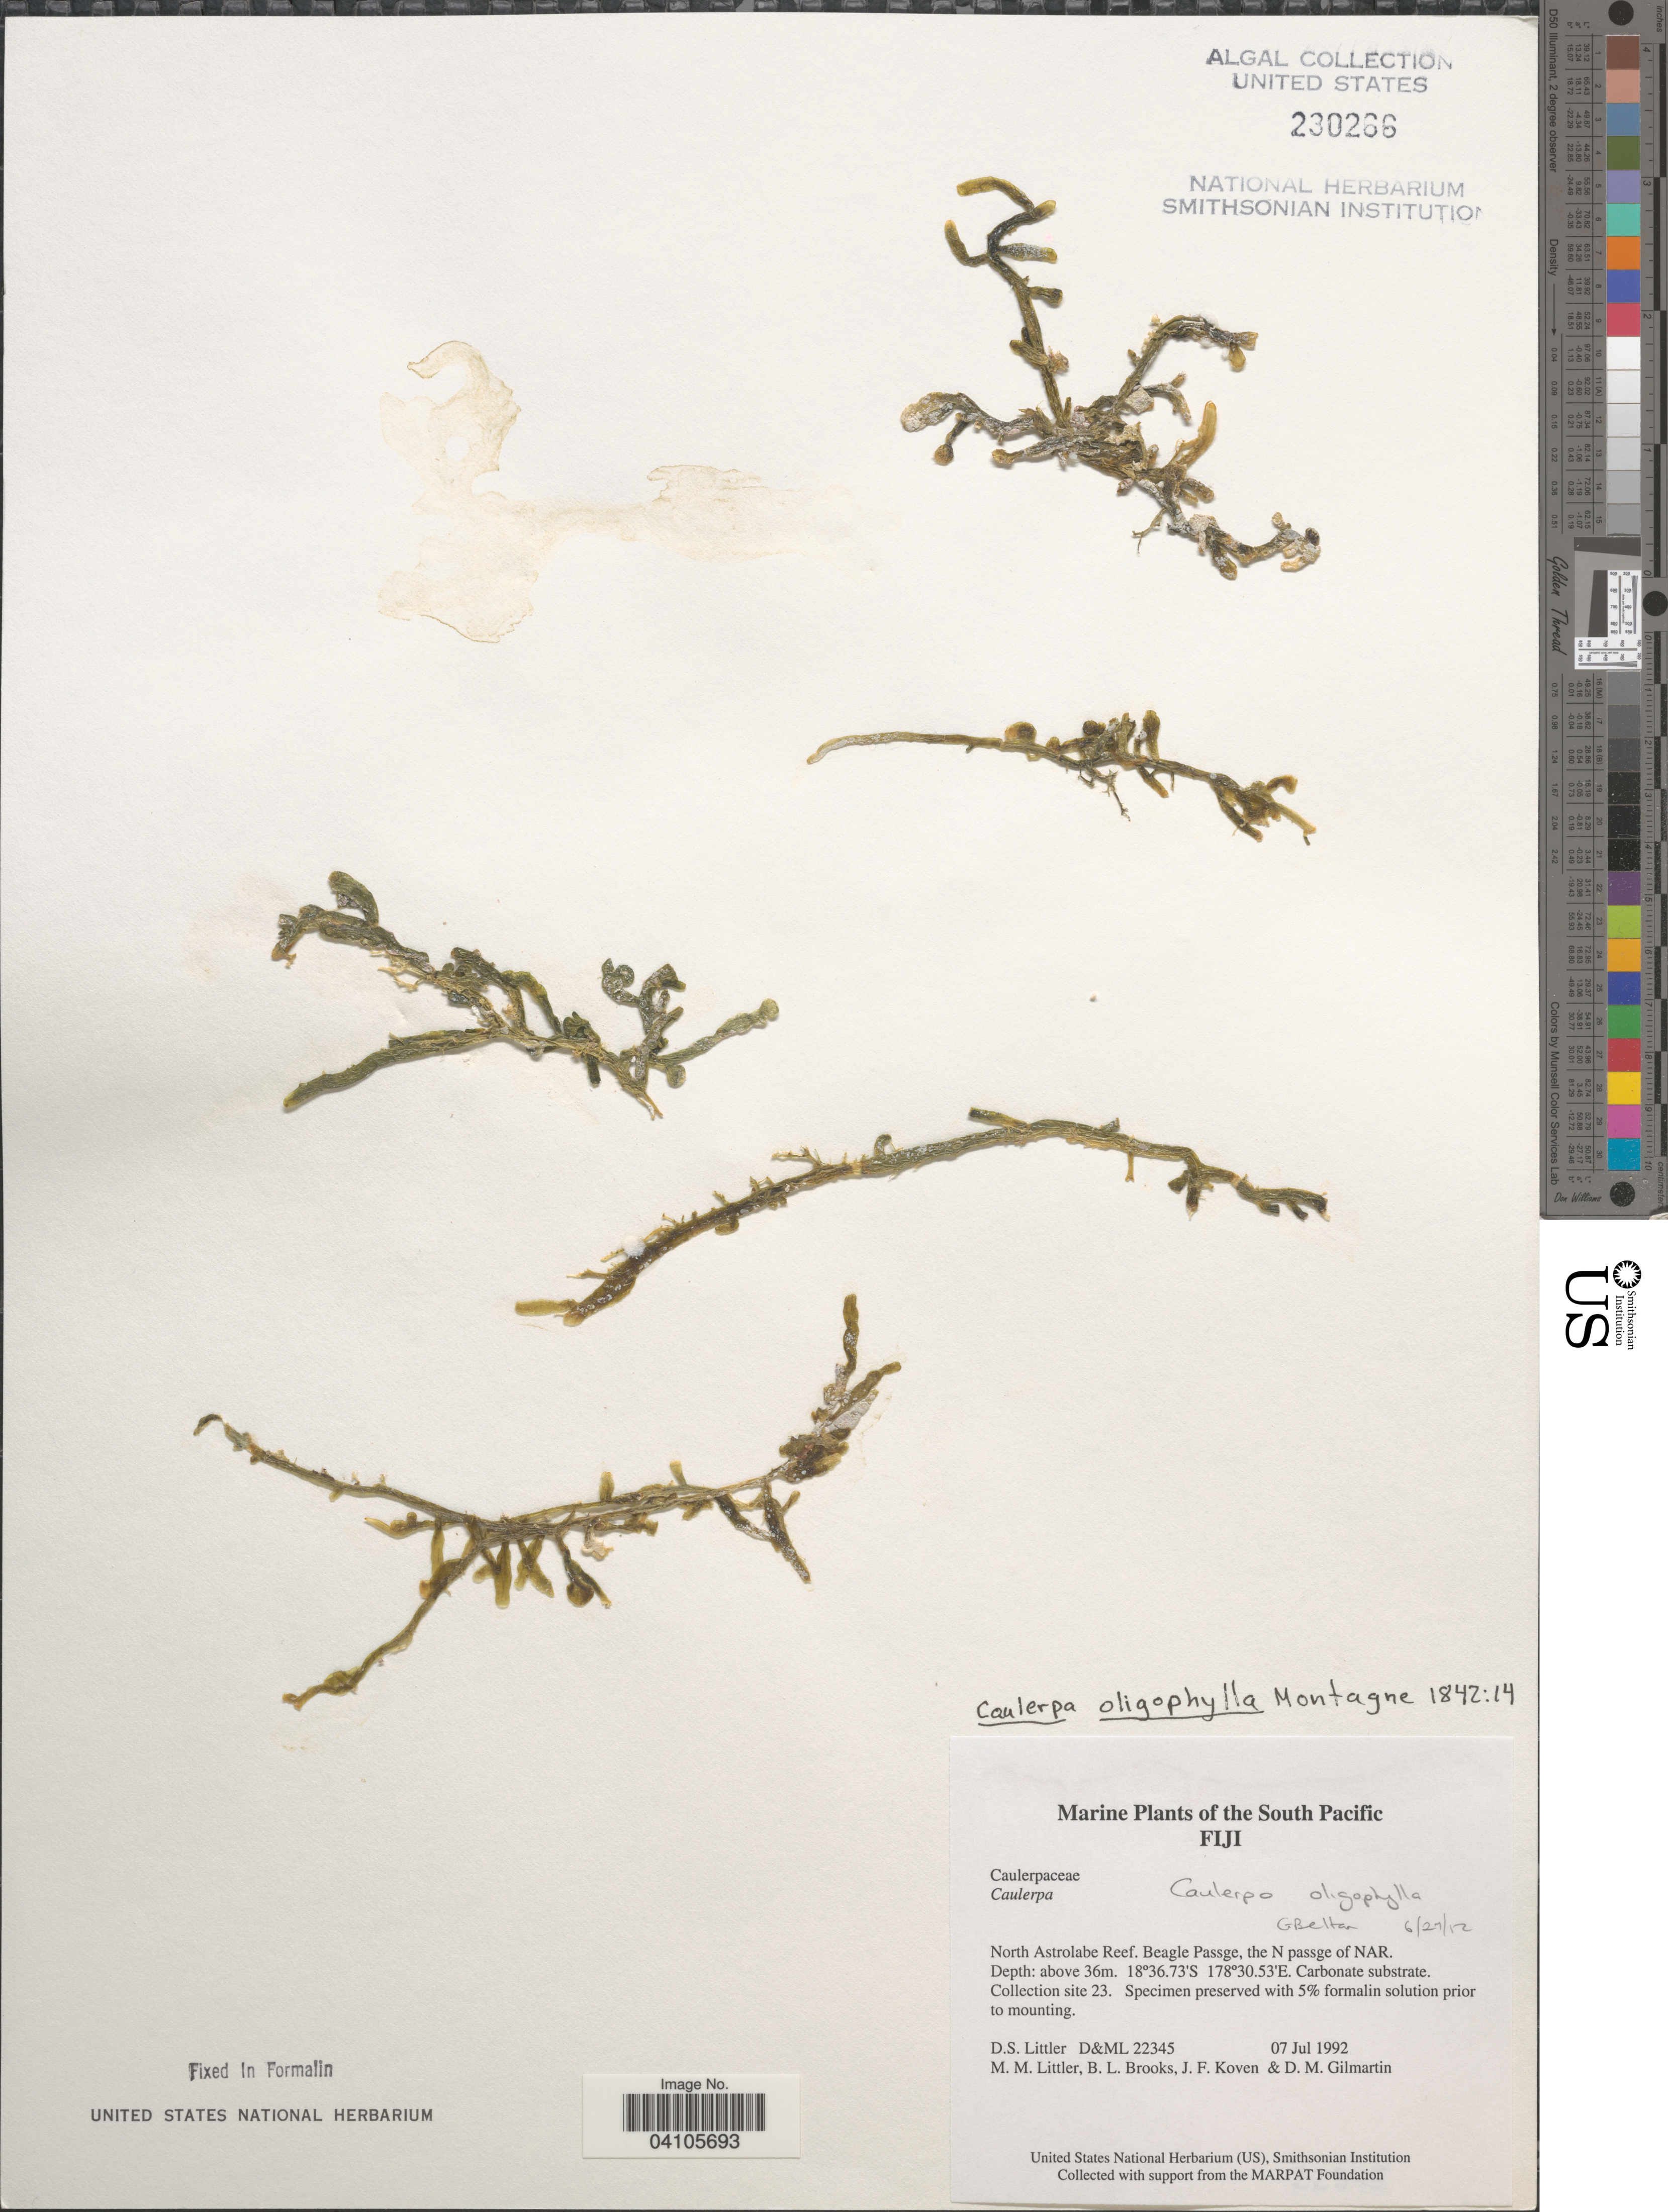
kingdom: Plantae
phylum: Chlorophyta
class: Ulvophyceae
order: Bryopsidales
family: Caulerpaceae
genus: Caulerpa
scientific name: Caulerpa oligophylla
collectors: D. S. Littler, B. Brooks, J. Koven & D. Gilmartin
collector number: D&ML 22345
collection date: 1992-07-07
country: Fiji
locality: The South Pacific. North Astrolabe Reef. Beagle Passge, the N passge of NAR. Site 23.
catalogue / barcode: US 230266